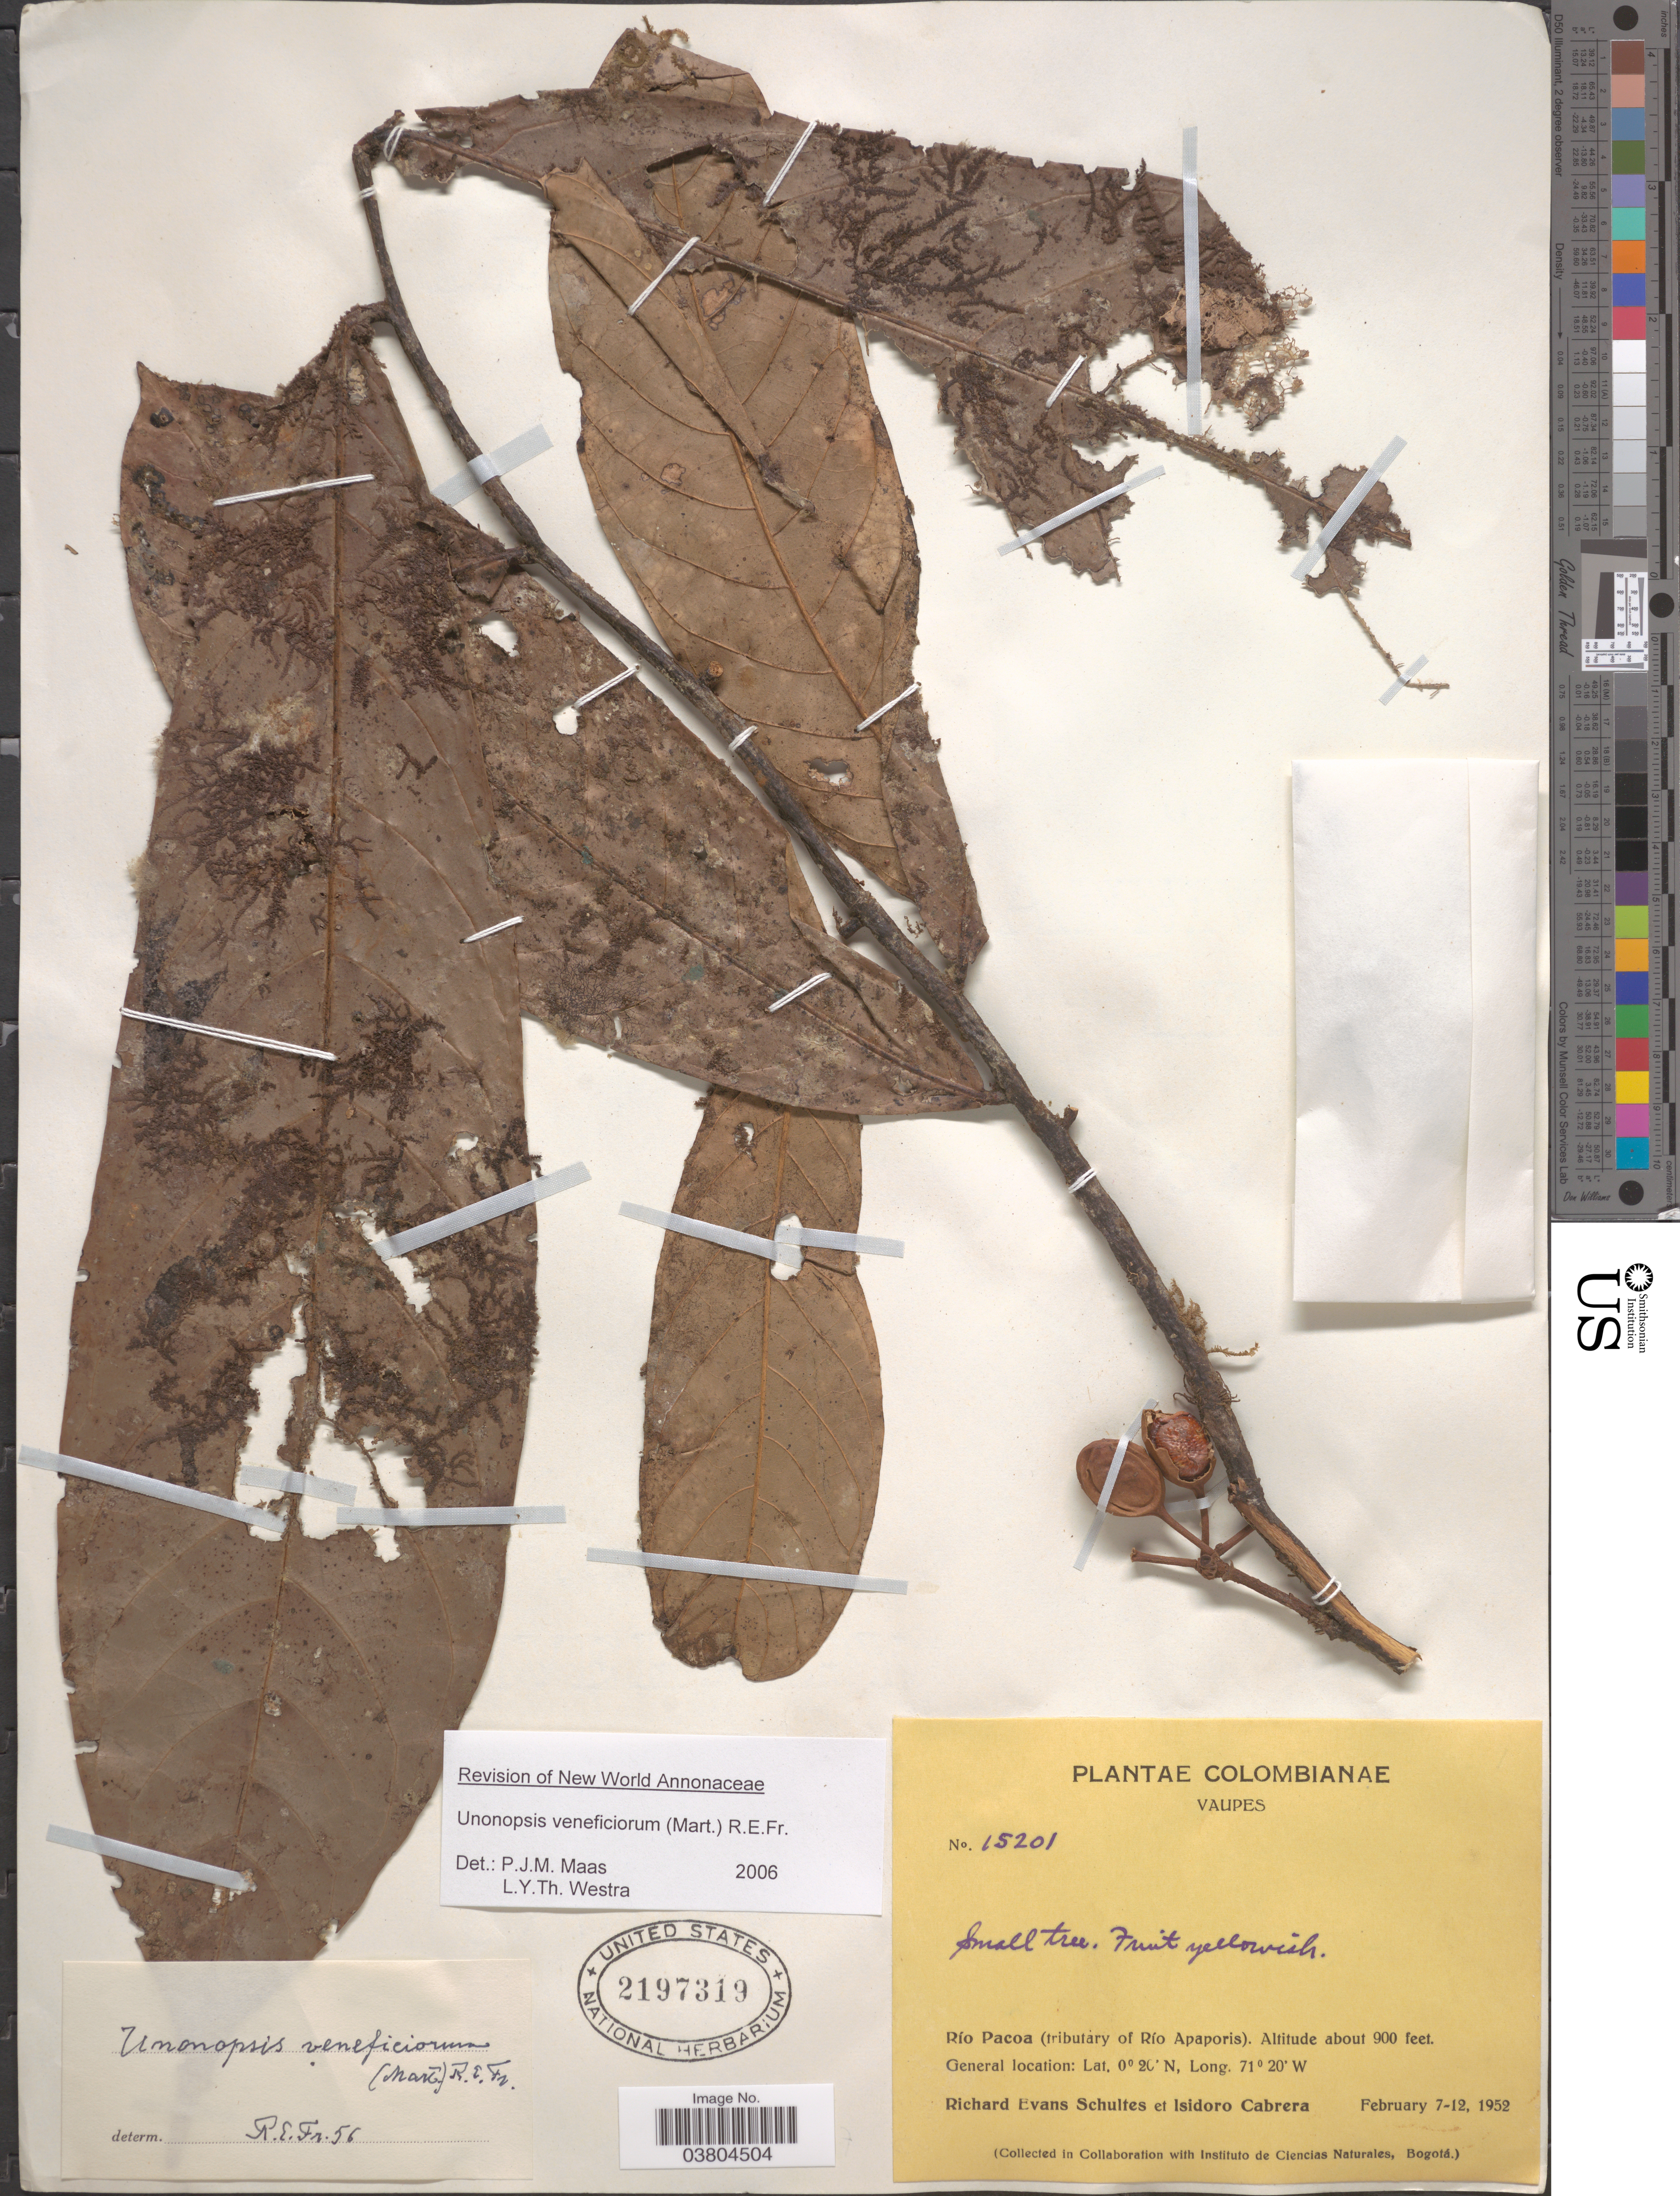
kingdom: Plantae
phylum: Tracheophyta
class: Magnoliopsida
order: Magnoliales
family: Annonaceae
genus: Unonopsis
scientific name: Unonopsis veneficiorum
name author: (Mart.) R.E. Fr.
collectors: R. E. Schultes & I. Cabrera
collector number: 15201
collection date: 1952-02-07/1952-02-12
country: Colombia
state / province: Vaupés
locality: Río Pacoa (tributary of Río Apaporis).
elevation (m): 274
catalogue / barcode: US 2197319